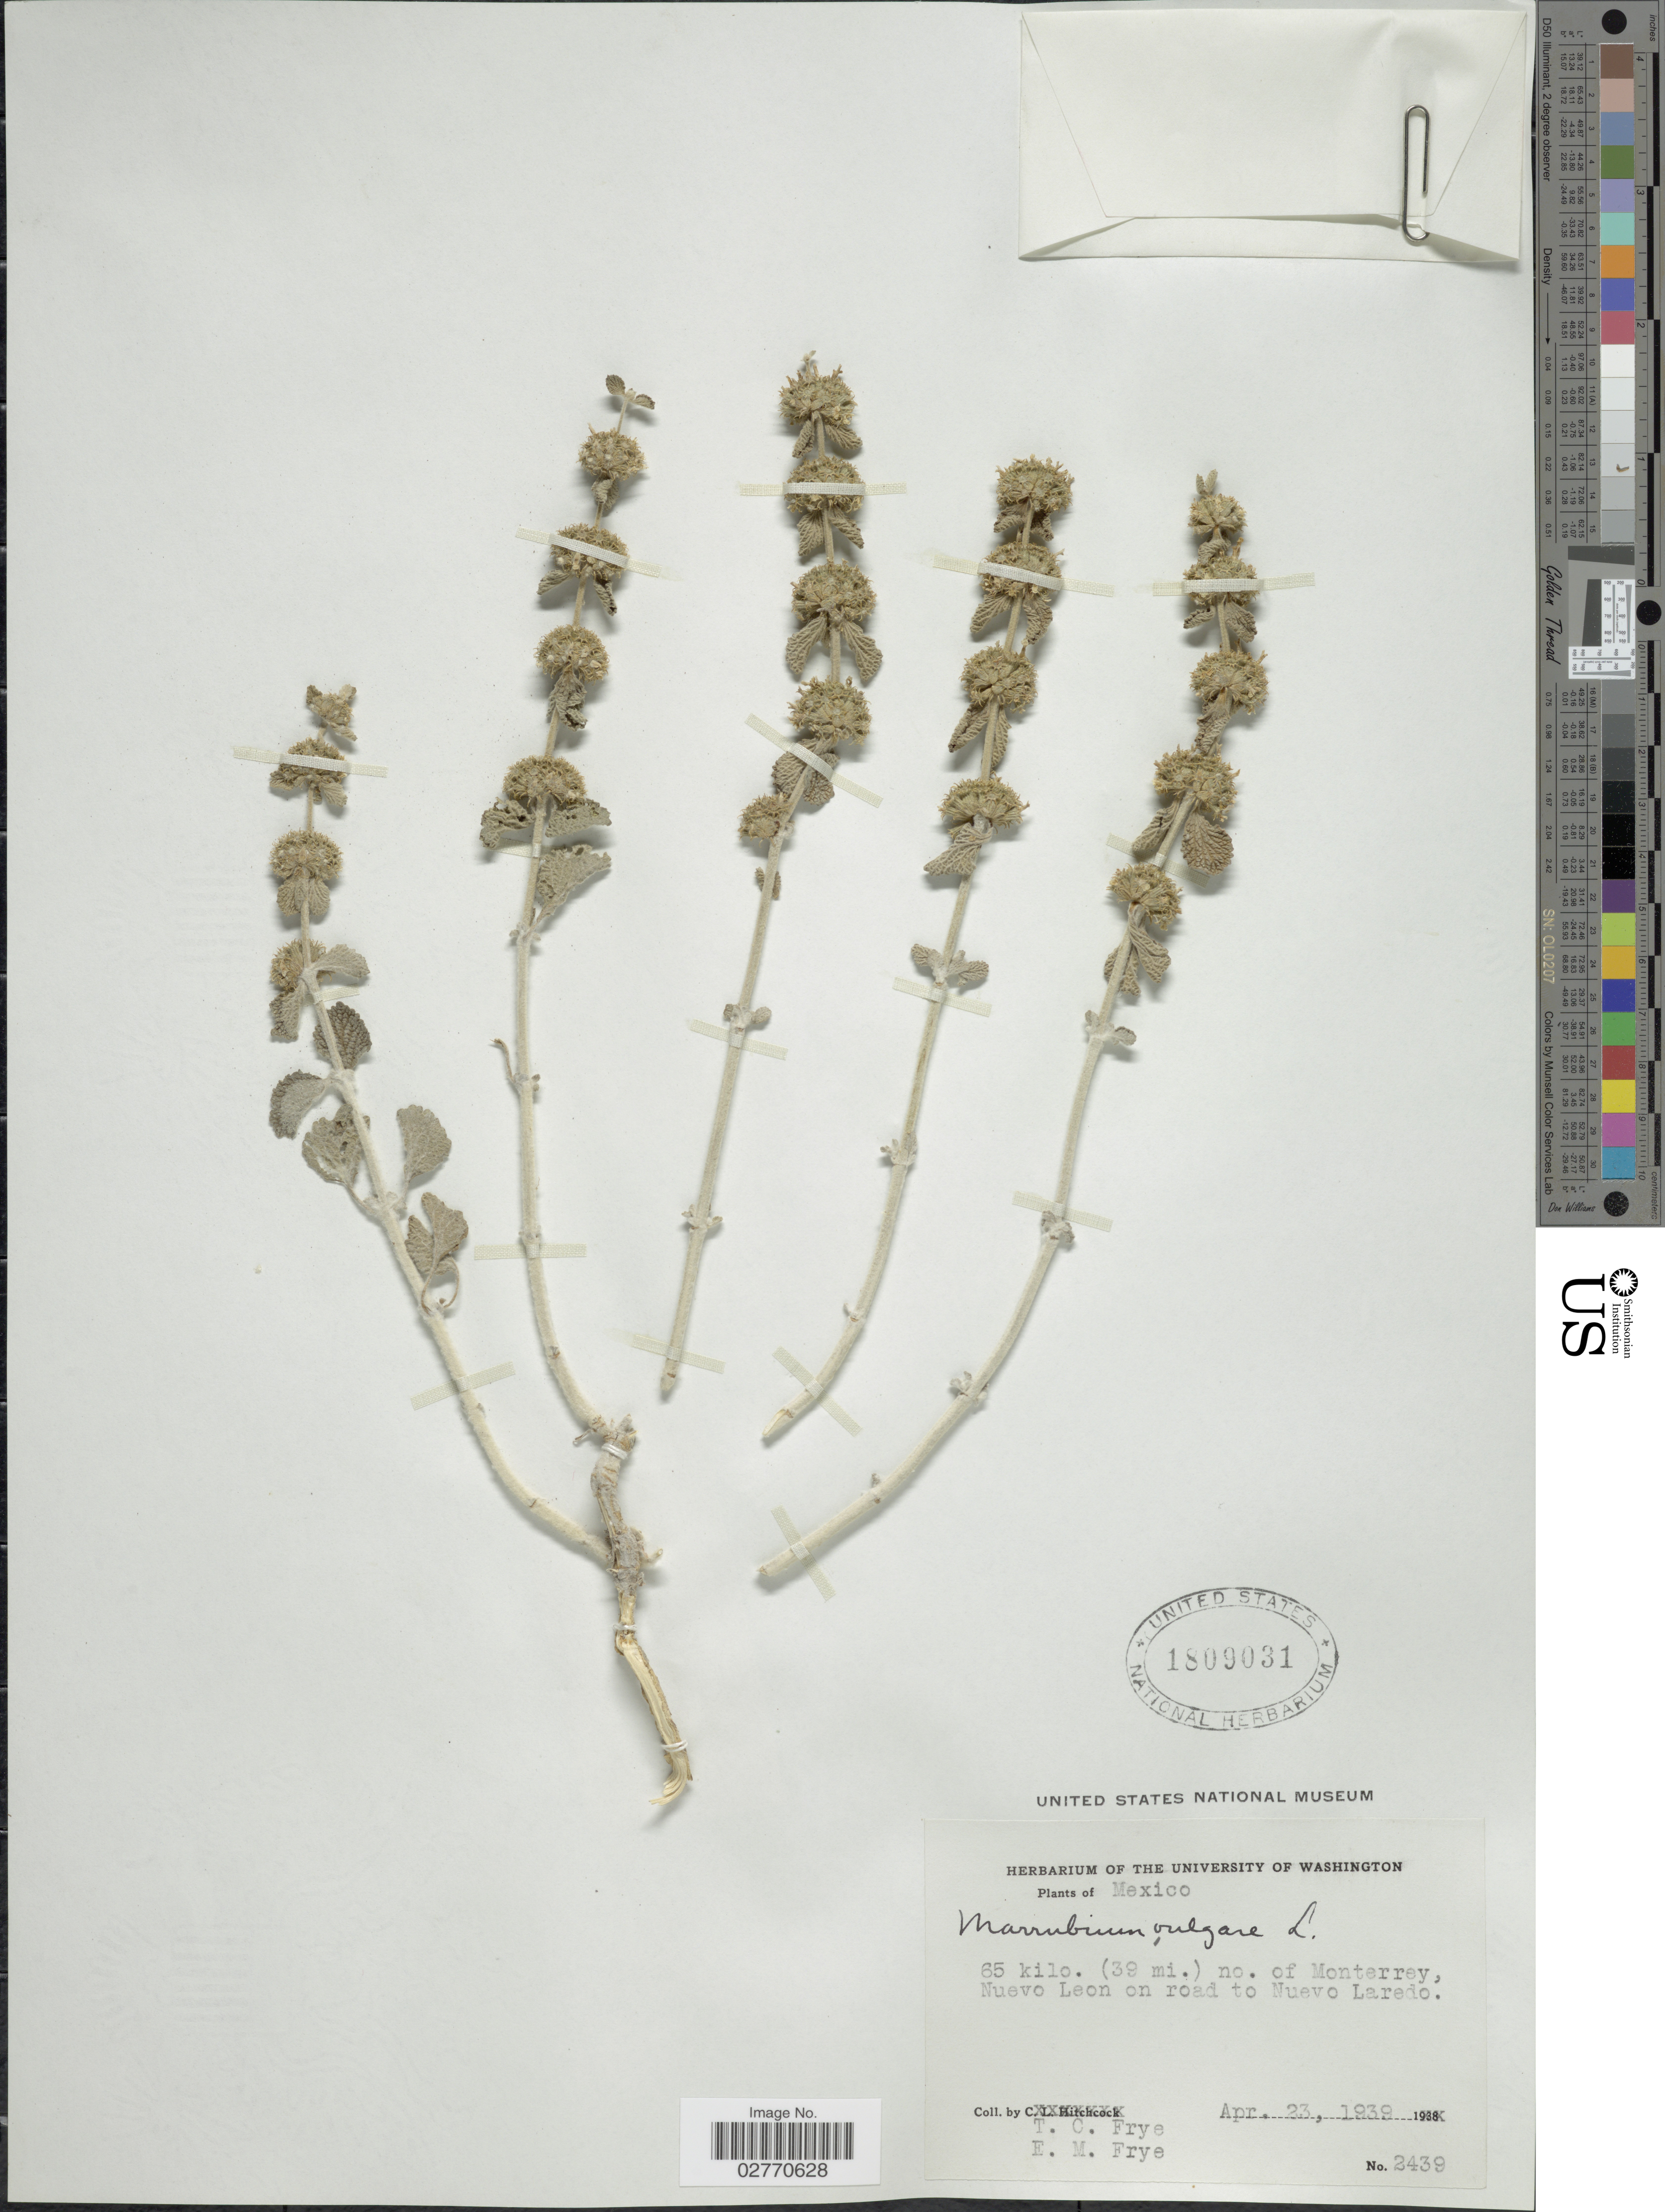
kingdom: Plantae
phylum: Tracheophyta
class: Magnoliopsida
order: Lamiales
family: Lamiaceae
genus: Marrubium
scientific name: Marrubium vulgare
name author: L.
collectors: T. C. Frye & E. Frye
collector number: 2439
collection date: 1939-04-23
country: Mexico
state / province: Nuevo León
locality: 65 kilo. (39 mi.) no. of Monterrey, Nuevo Leon on road to Nuevo Laredo.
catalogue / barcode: US 1809031